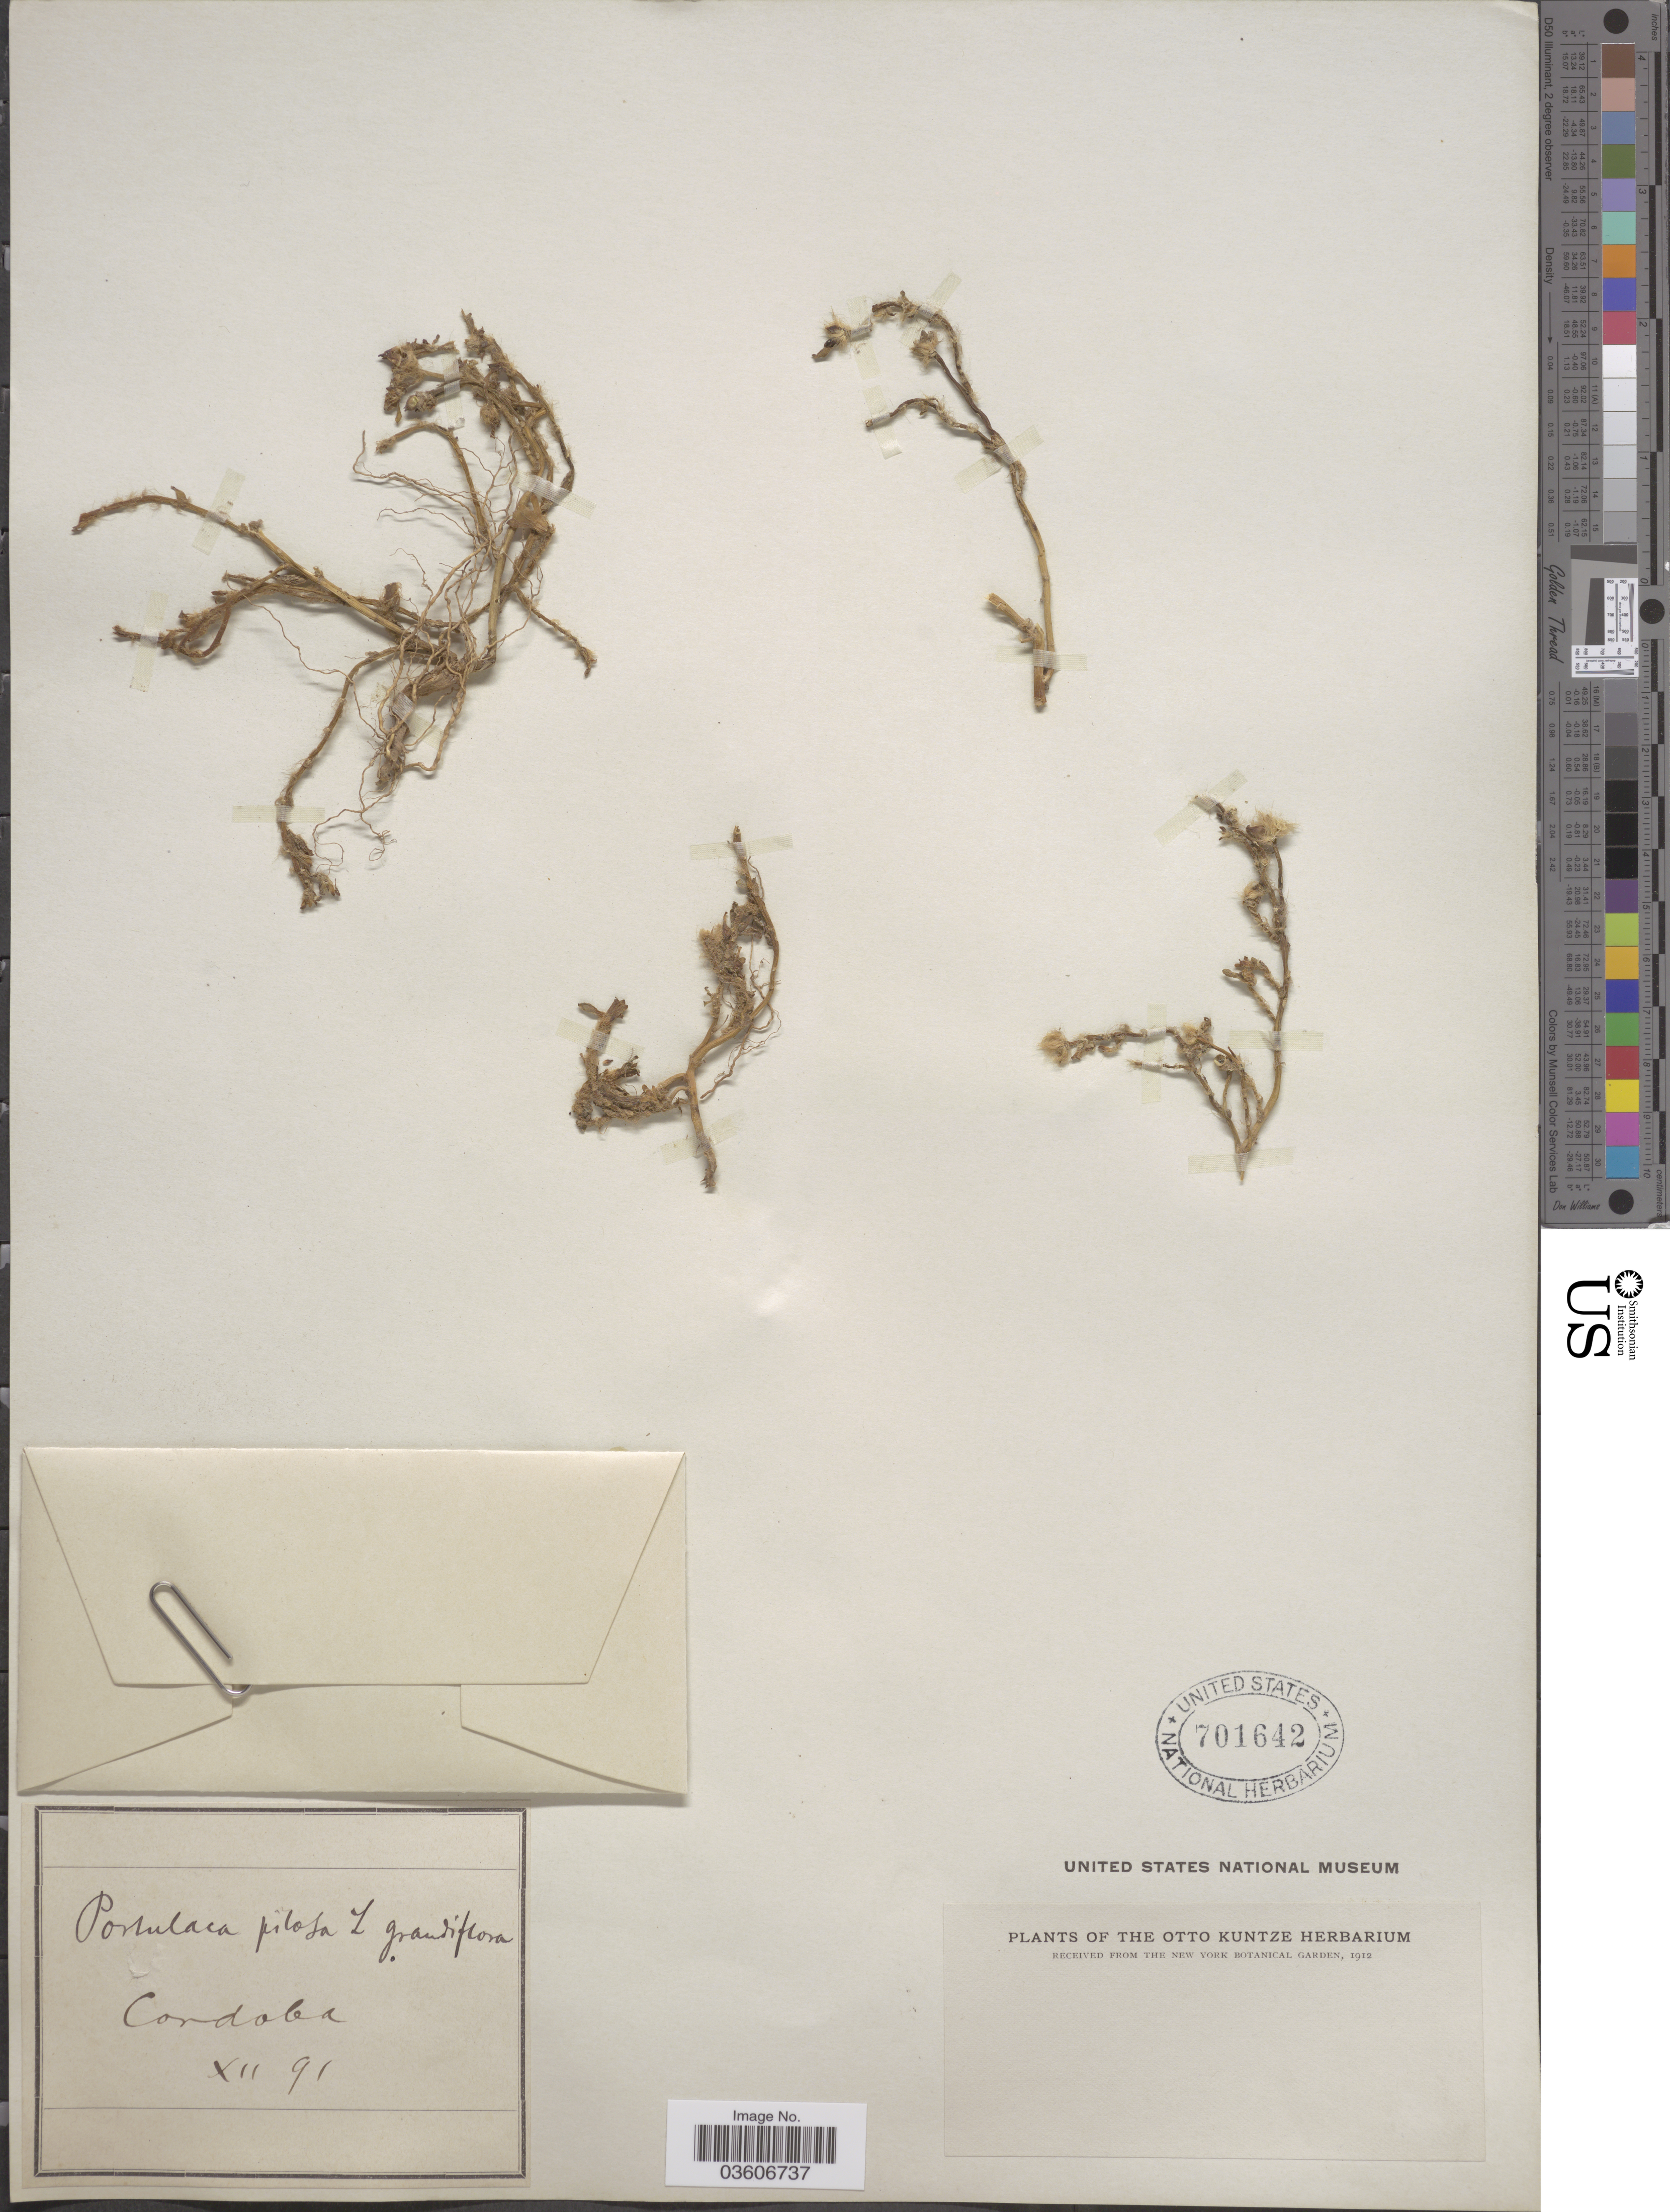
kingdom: Plantae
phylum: Tracheophyta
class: Magnoliopsida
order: Caryophyllales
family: Portulacaceae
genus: Portulaca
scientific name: Portulaca pilosa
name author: L.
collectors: ex herb. Otto Kuntze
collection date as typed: Transcribed d/m/y: /12/91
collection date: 1891-12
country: Argentina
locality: Cordoba.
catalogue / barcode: US 701642